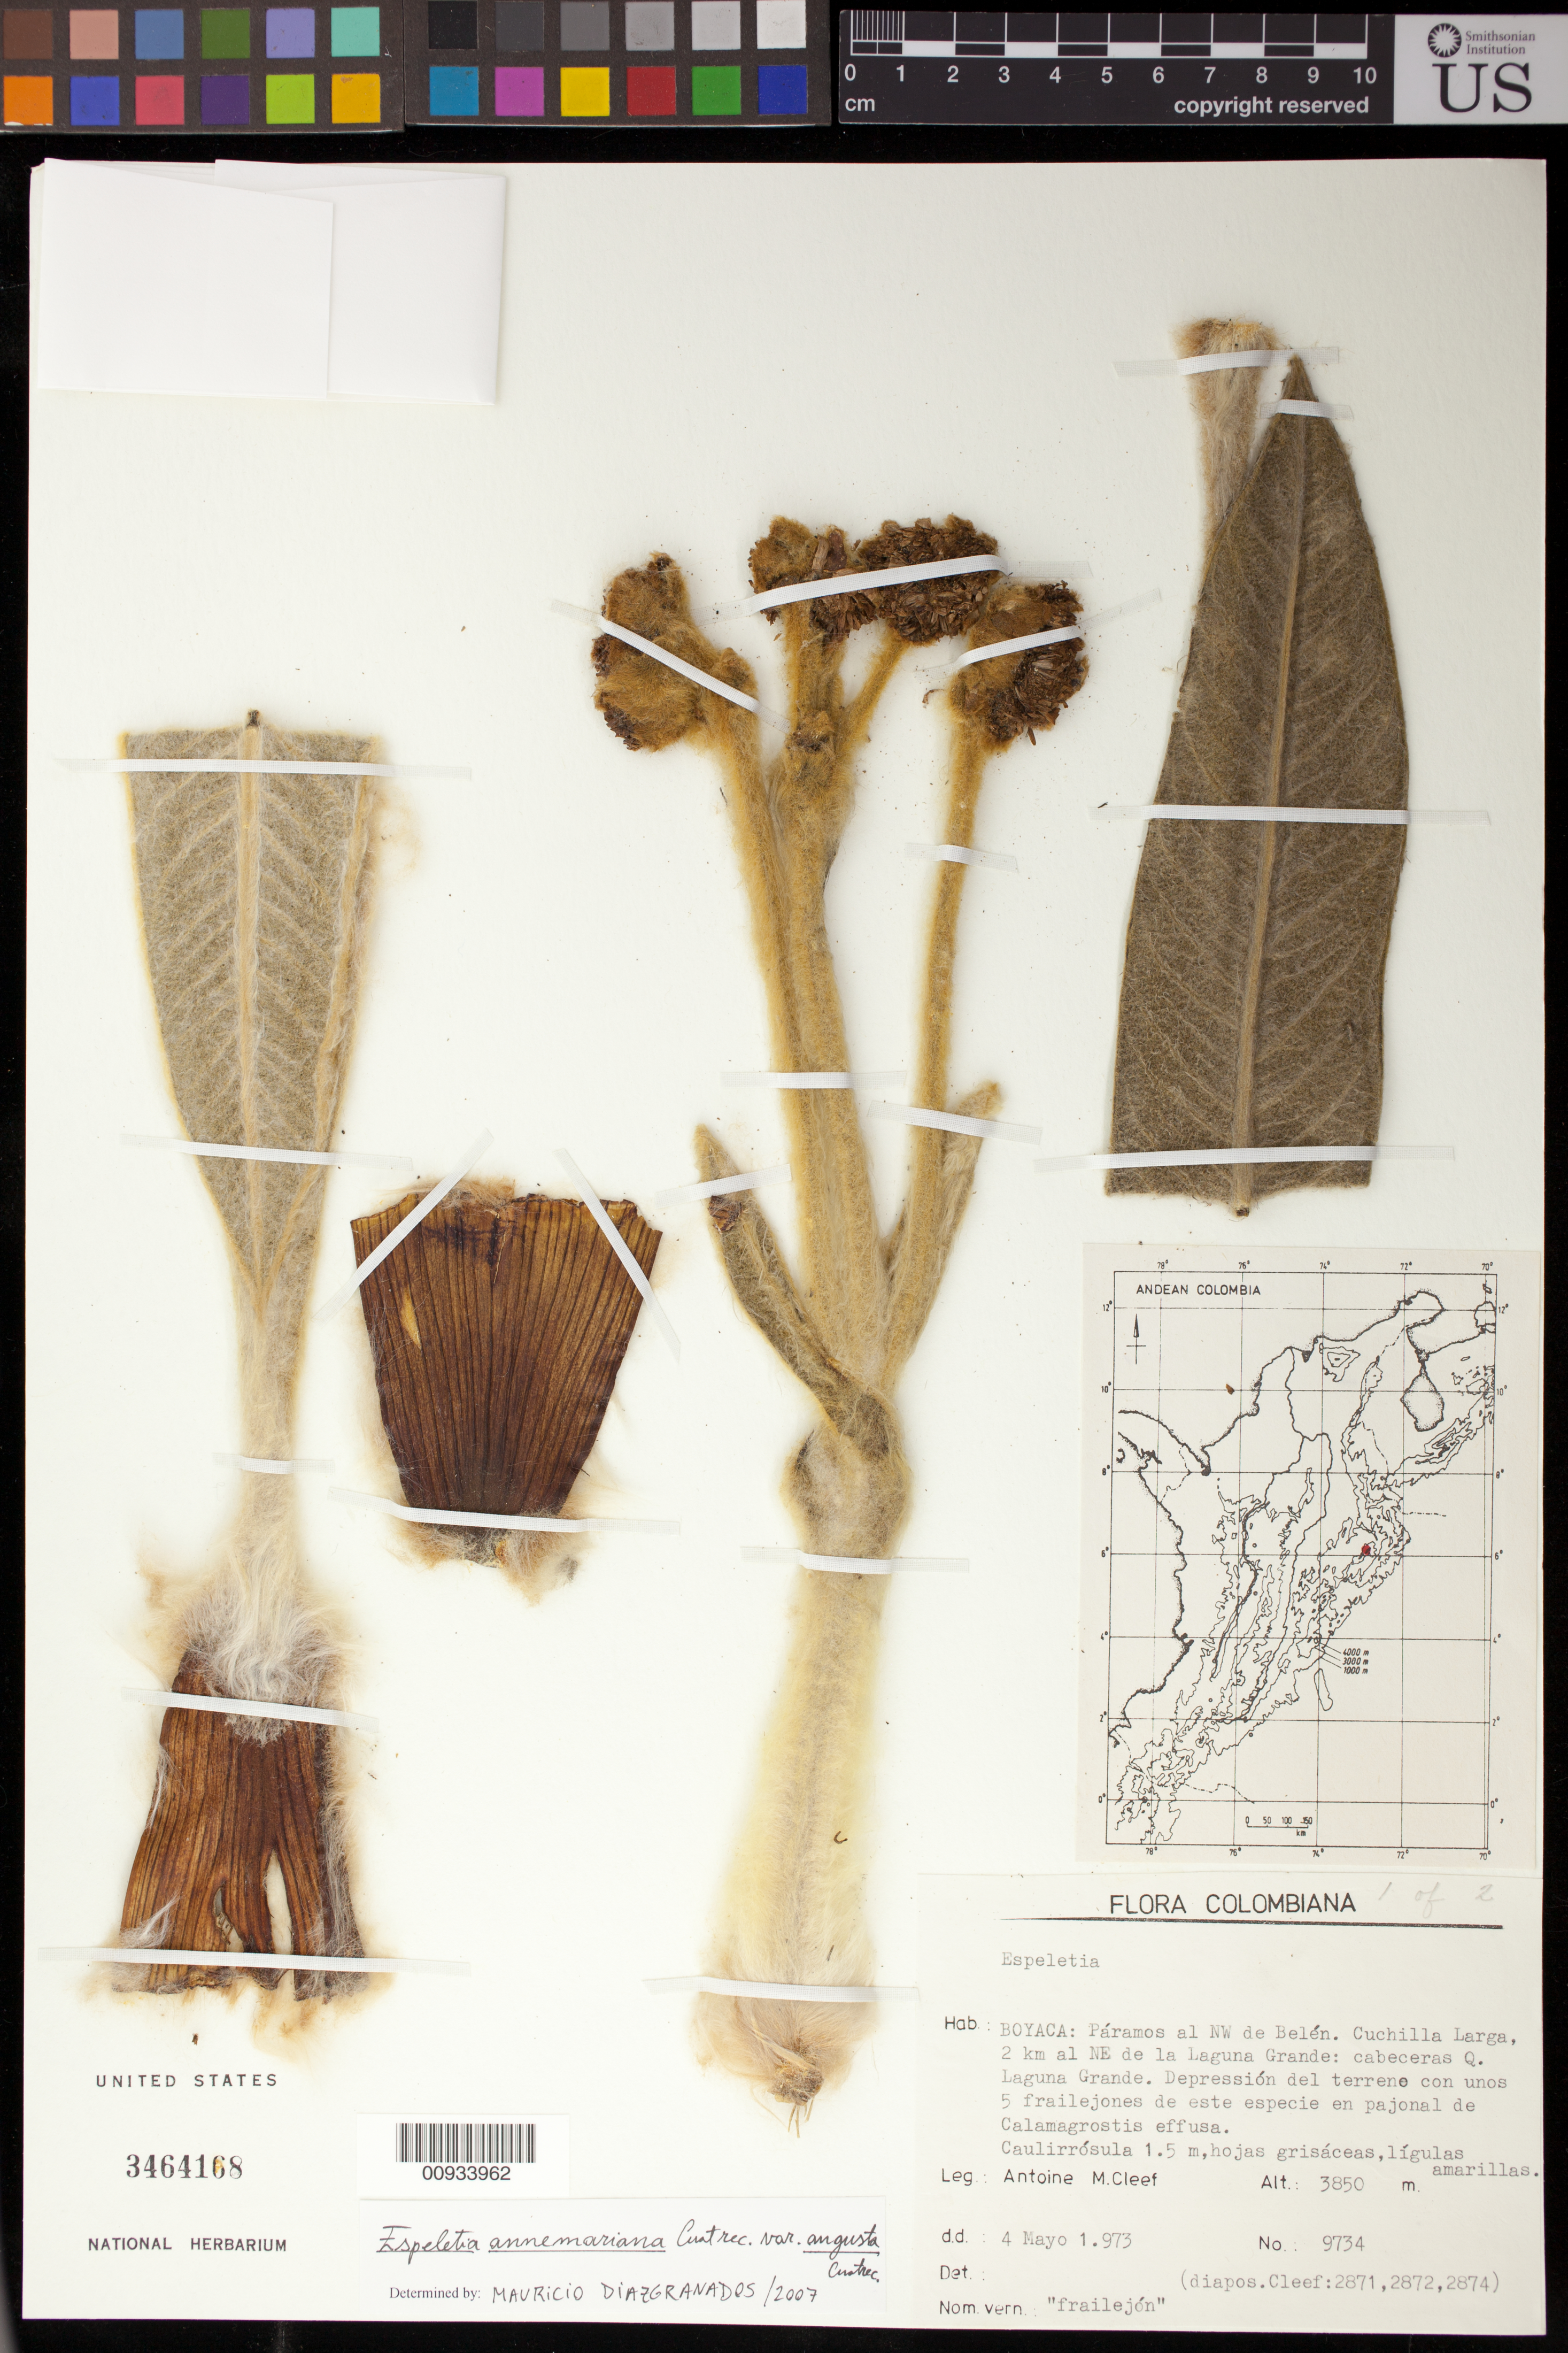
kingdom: Plantae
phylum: Tracheophyta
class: Magnoliopsida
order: Asterales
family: Asteraceae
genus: Espeletia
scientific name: Espeletia annemariana var. angusta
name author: Cuatrec.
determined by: Diazgranados C., M.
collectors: A. M. Cleef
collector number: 9734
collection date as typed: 4 Mayo 1.973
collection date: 1973-05-04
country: Colombia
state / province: Boyacá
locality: Páramos al NW de Belén. Cuchilla Larga, al km al NE de la Laguna Grande: cabeceras Q. Laguna Grande.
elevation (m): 3850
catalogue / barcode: US 3464168